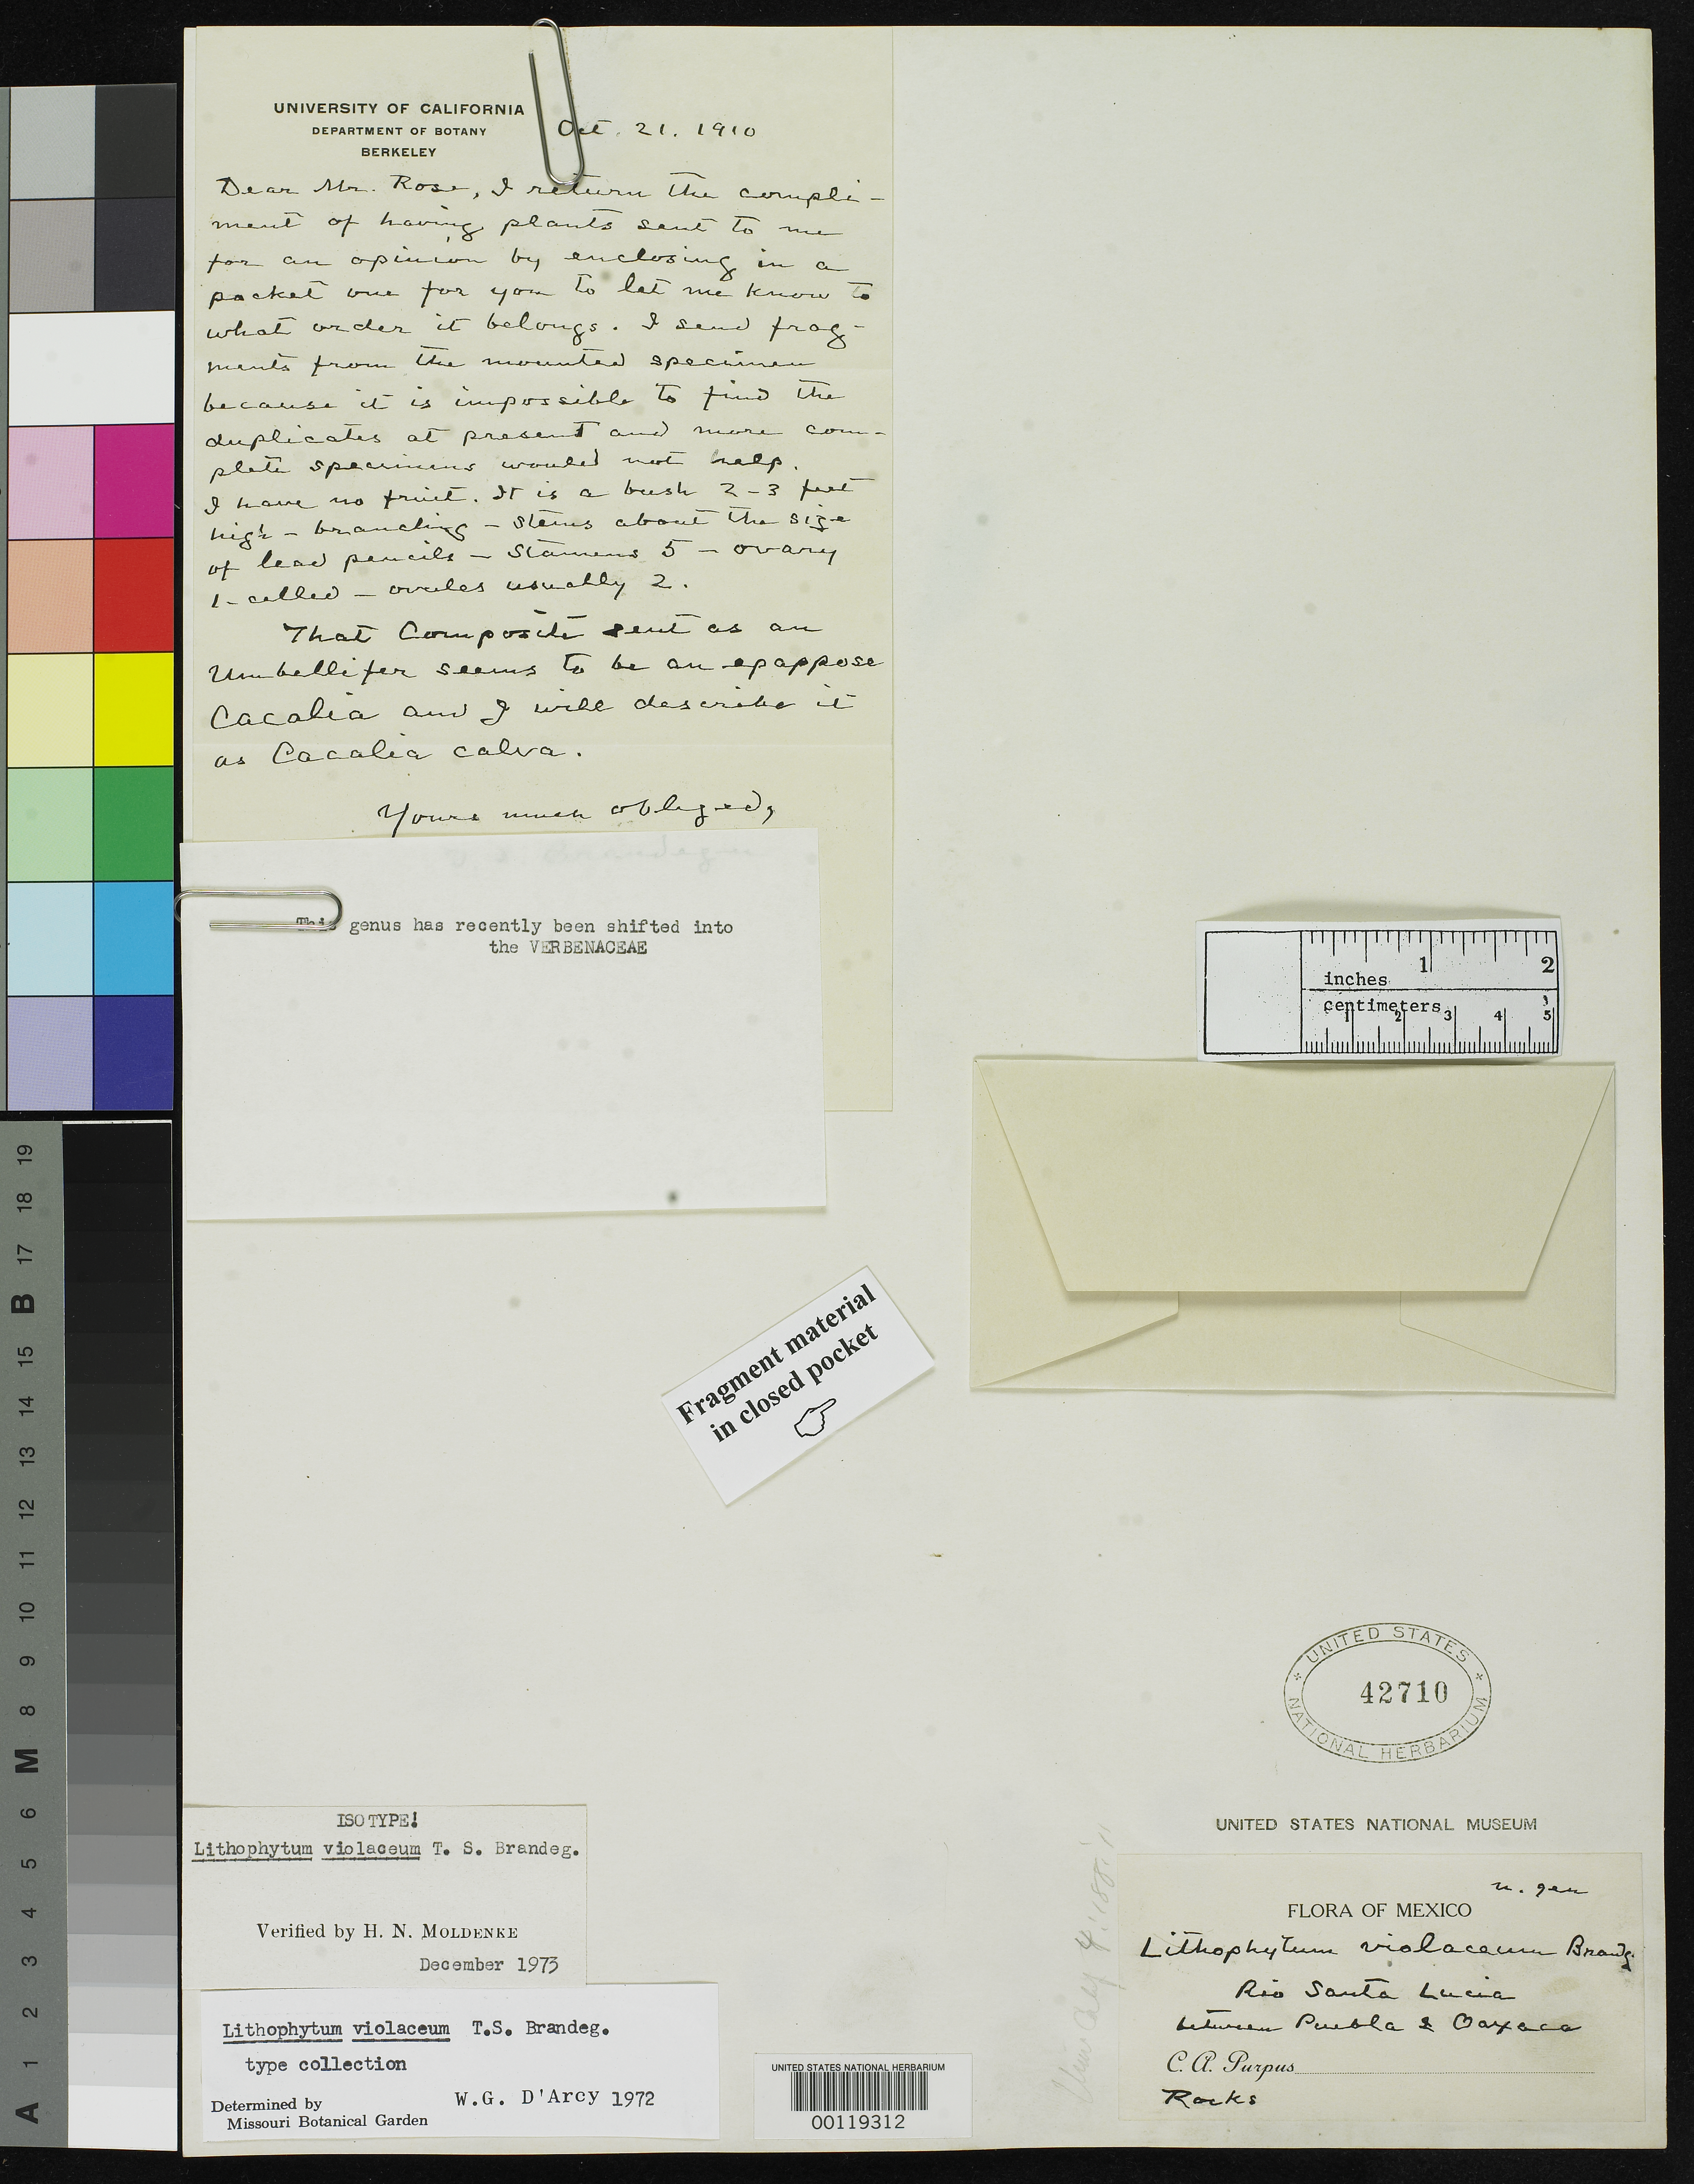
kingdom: Plantae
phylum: Tracheophyta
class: Magnoliopsida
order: Lamiales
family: Plocospermataceae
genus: Lithophytum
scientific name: Lithophytum violaceum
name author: Brandegee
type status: Isotype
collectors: C. A. Purpus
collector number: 4450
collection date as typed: Apr 1908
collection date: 1908-04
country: Mexico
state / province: Puebla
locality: Santa Lucia.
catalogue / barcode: US 42710